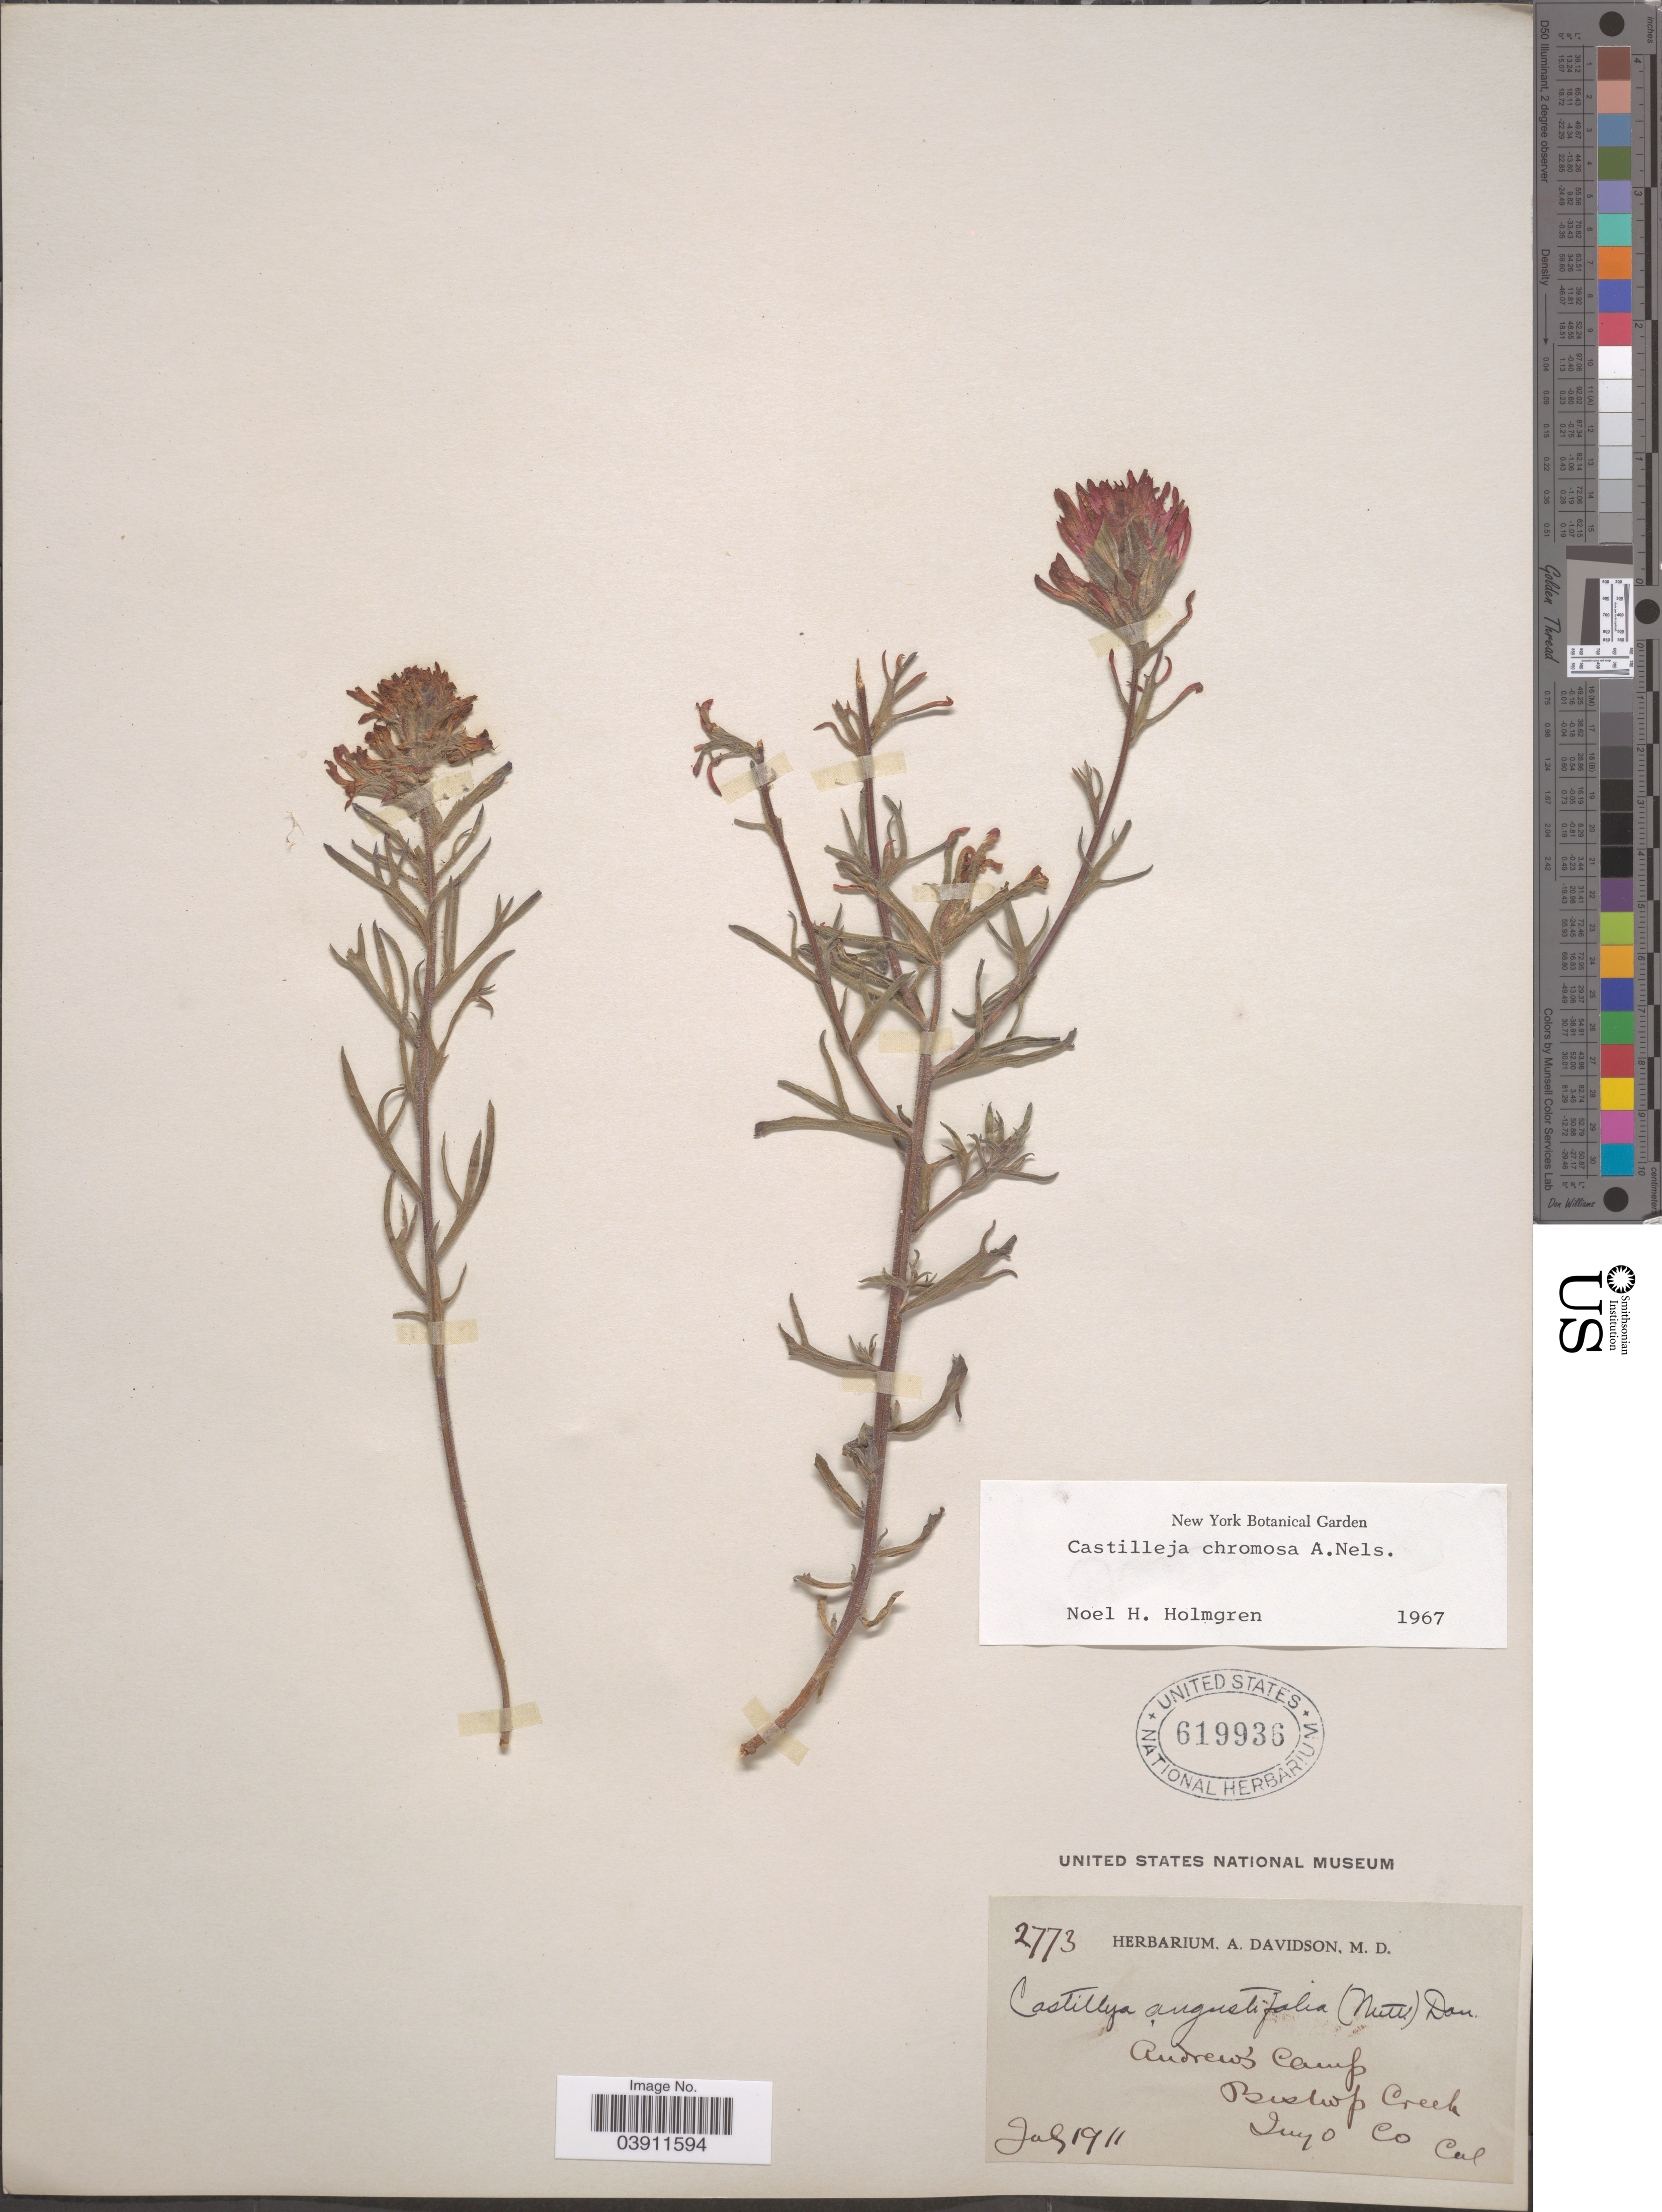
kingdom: Plantae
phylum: Tracheophyta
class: Magnoliopsida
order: Lamiales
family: Orobanchaceae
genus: Castilleja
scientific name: Castilleja chromosa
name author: A. Nelson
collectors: ex herb. A. Davidson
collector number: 2773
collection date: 1911-07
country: United States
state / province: California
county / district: Inyo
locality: Andrew's Camp, Bishop Creek, Inyo Co.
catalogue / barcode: US 619936